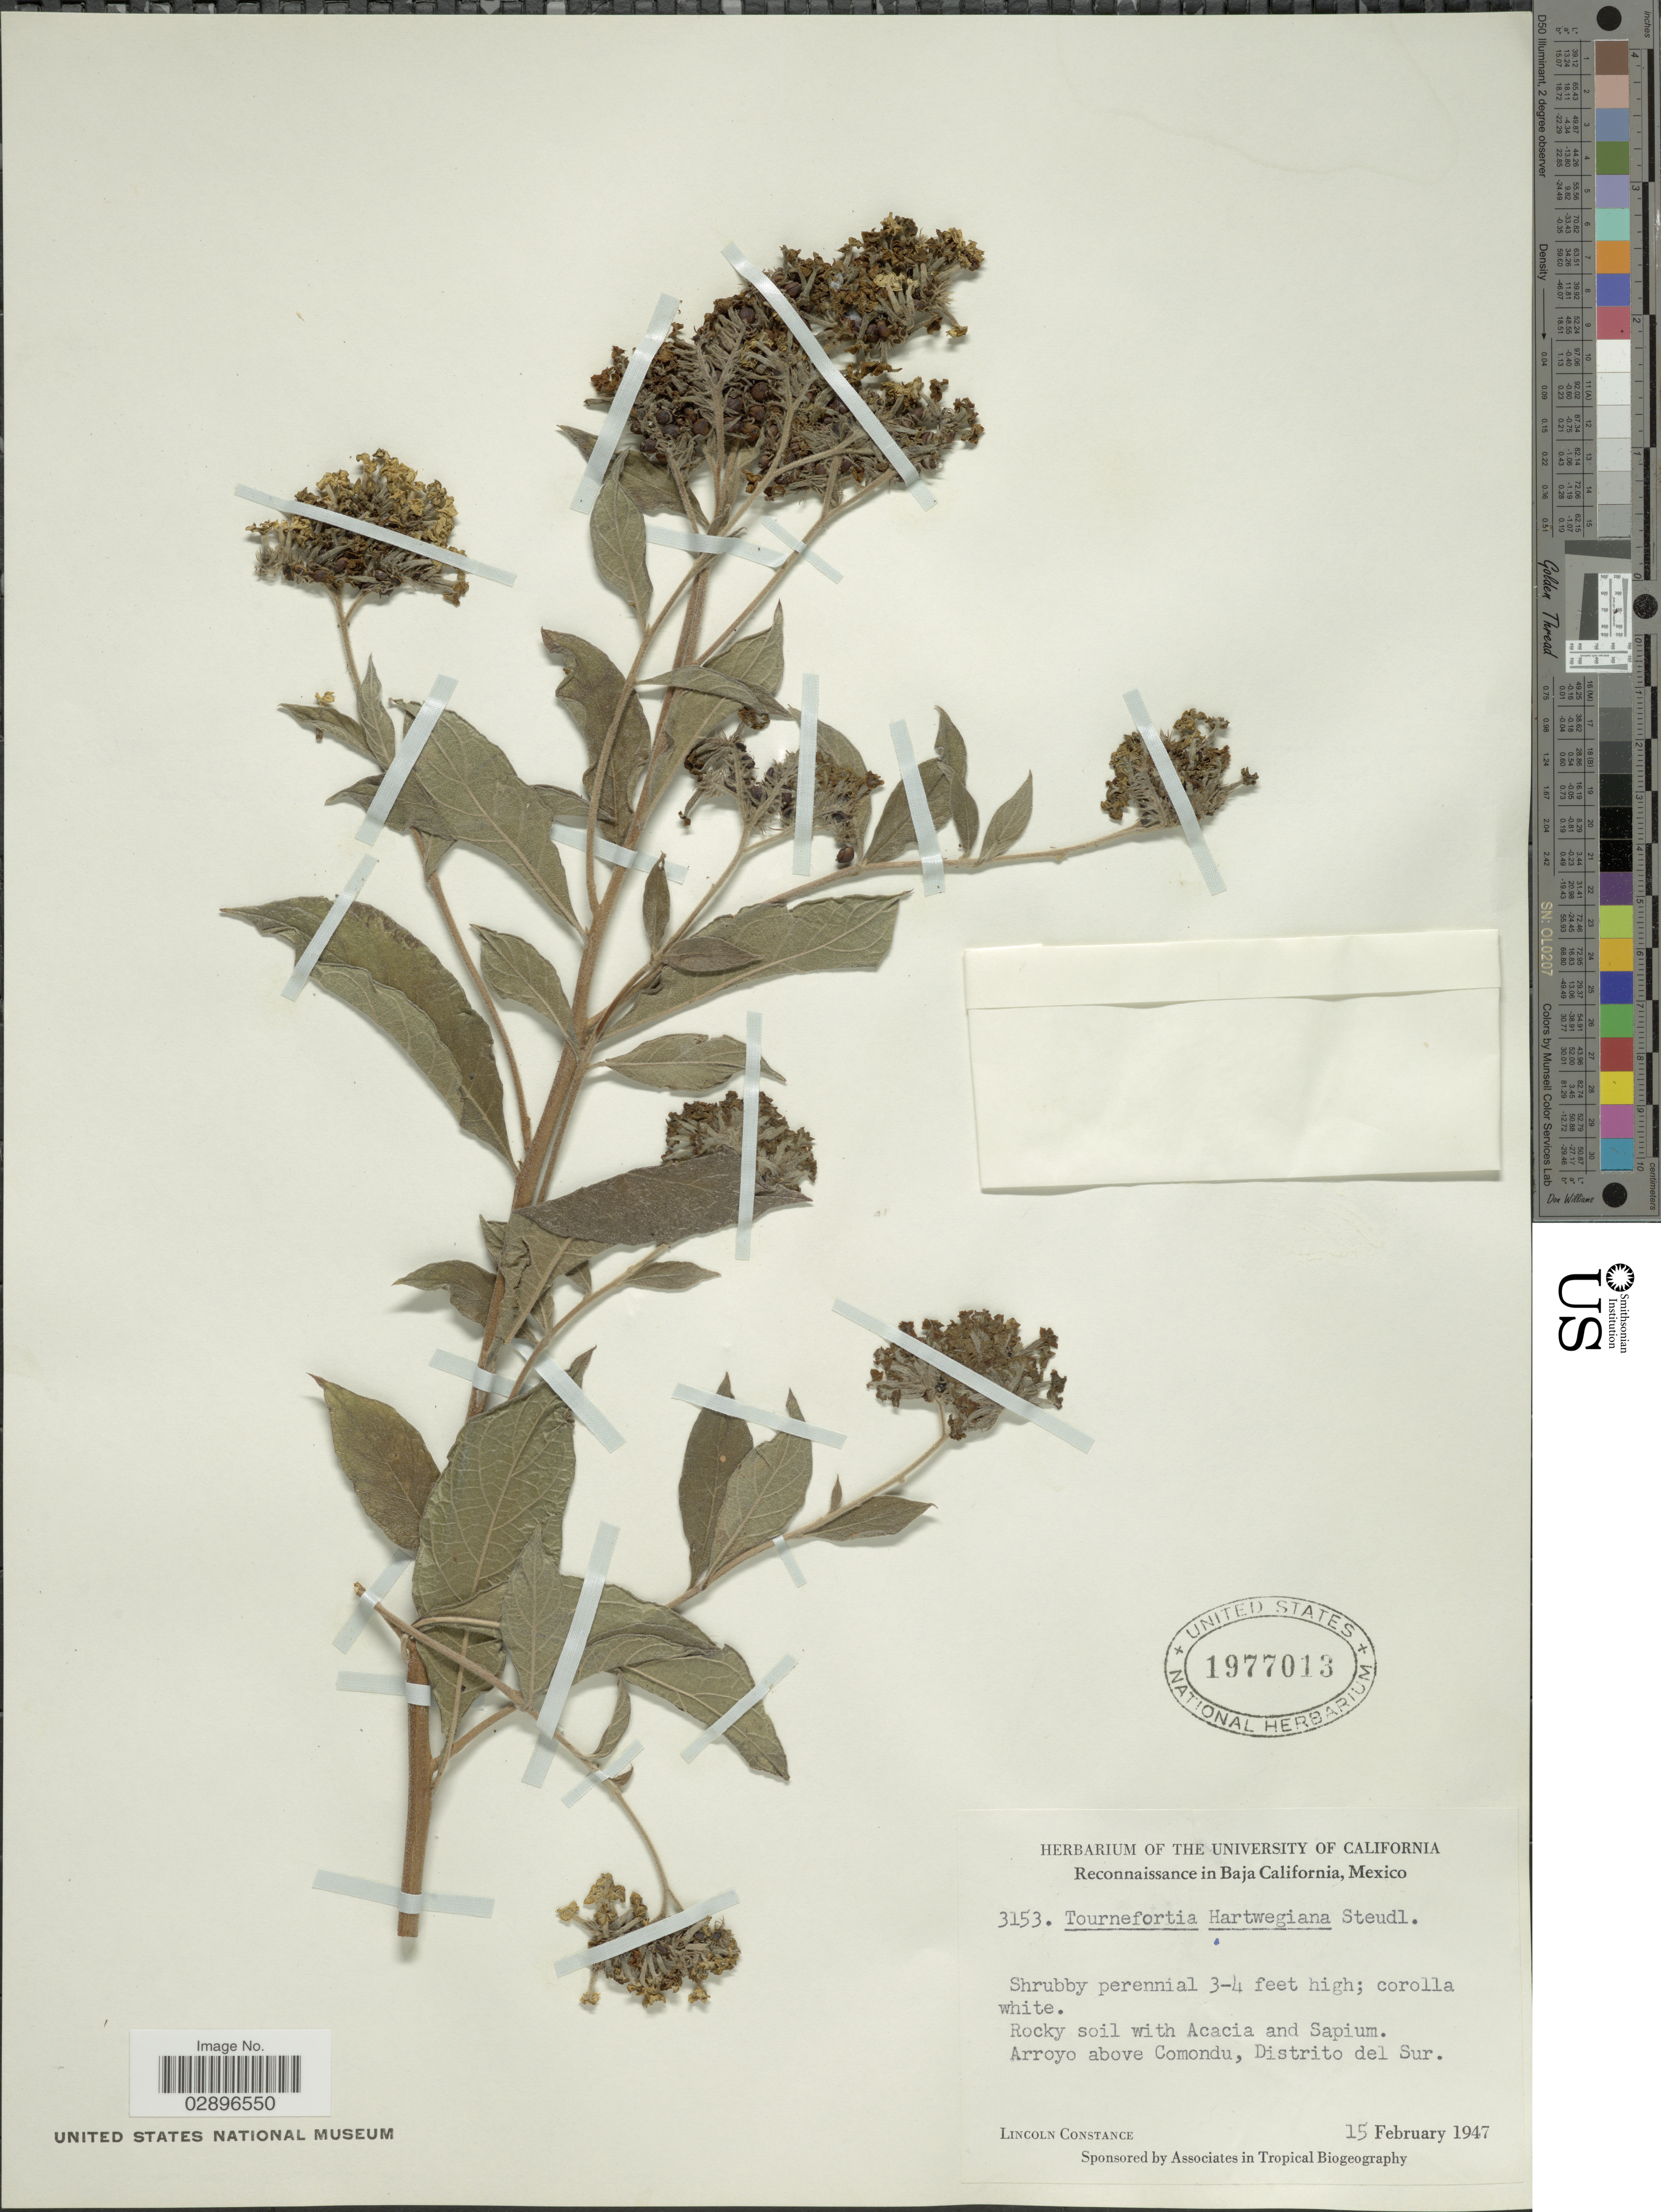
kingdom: Plantae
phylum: Tracheophyta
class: Magnoliopsida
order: Boraginales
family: Heliotropiaceae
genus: Tournefortia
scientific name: Tournefortia hartwegiana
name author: Steud.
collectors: L. Constance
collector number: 3153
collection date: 1947-02-15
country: Mexico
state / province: Baja California Sur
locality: Reconnaissance in Baja California. Arroyo above Comondu, Distrito del Sur.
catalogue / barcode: US 1977013